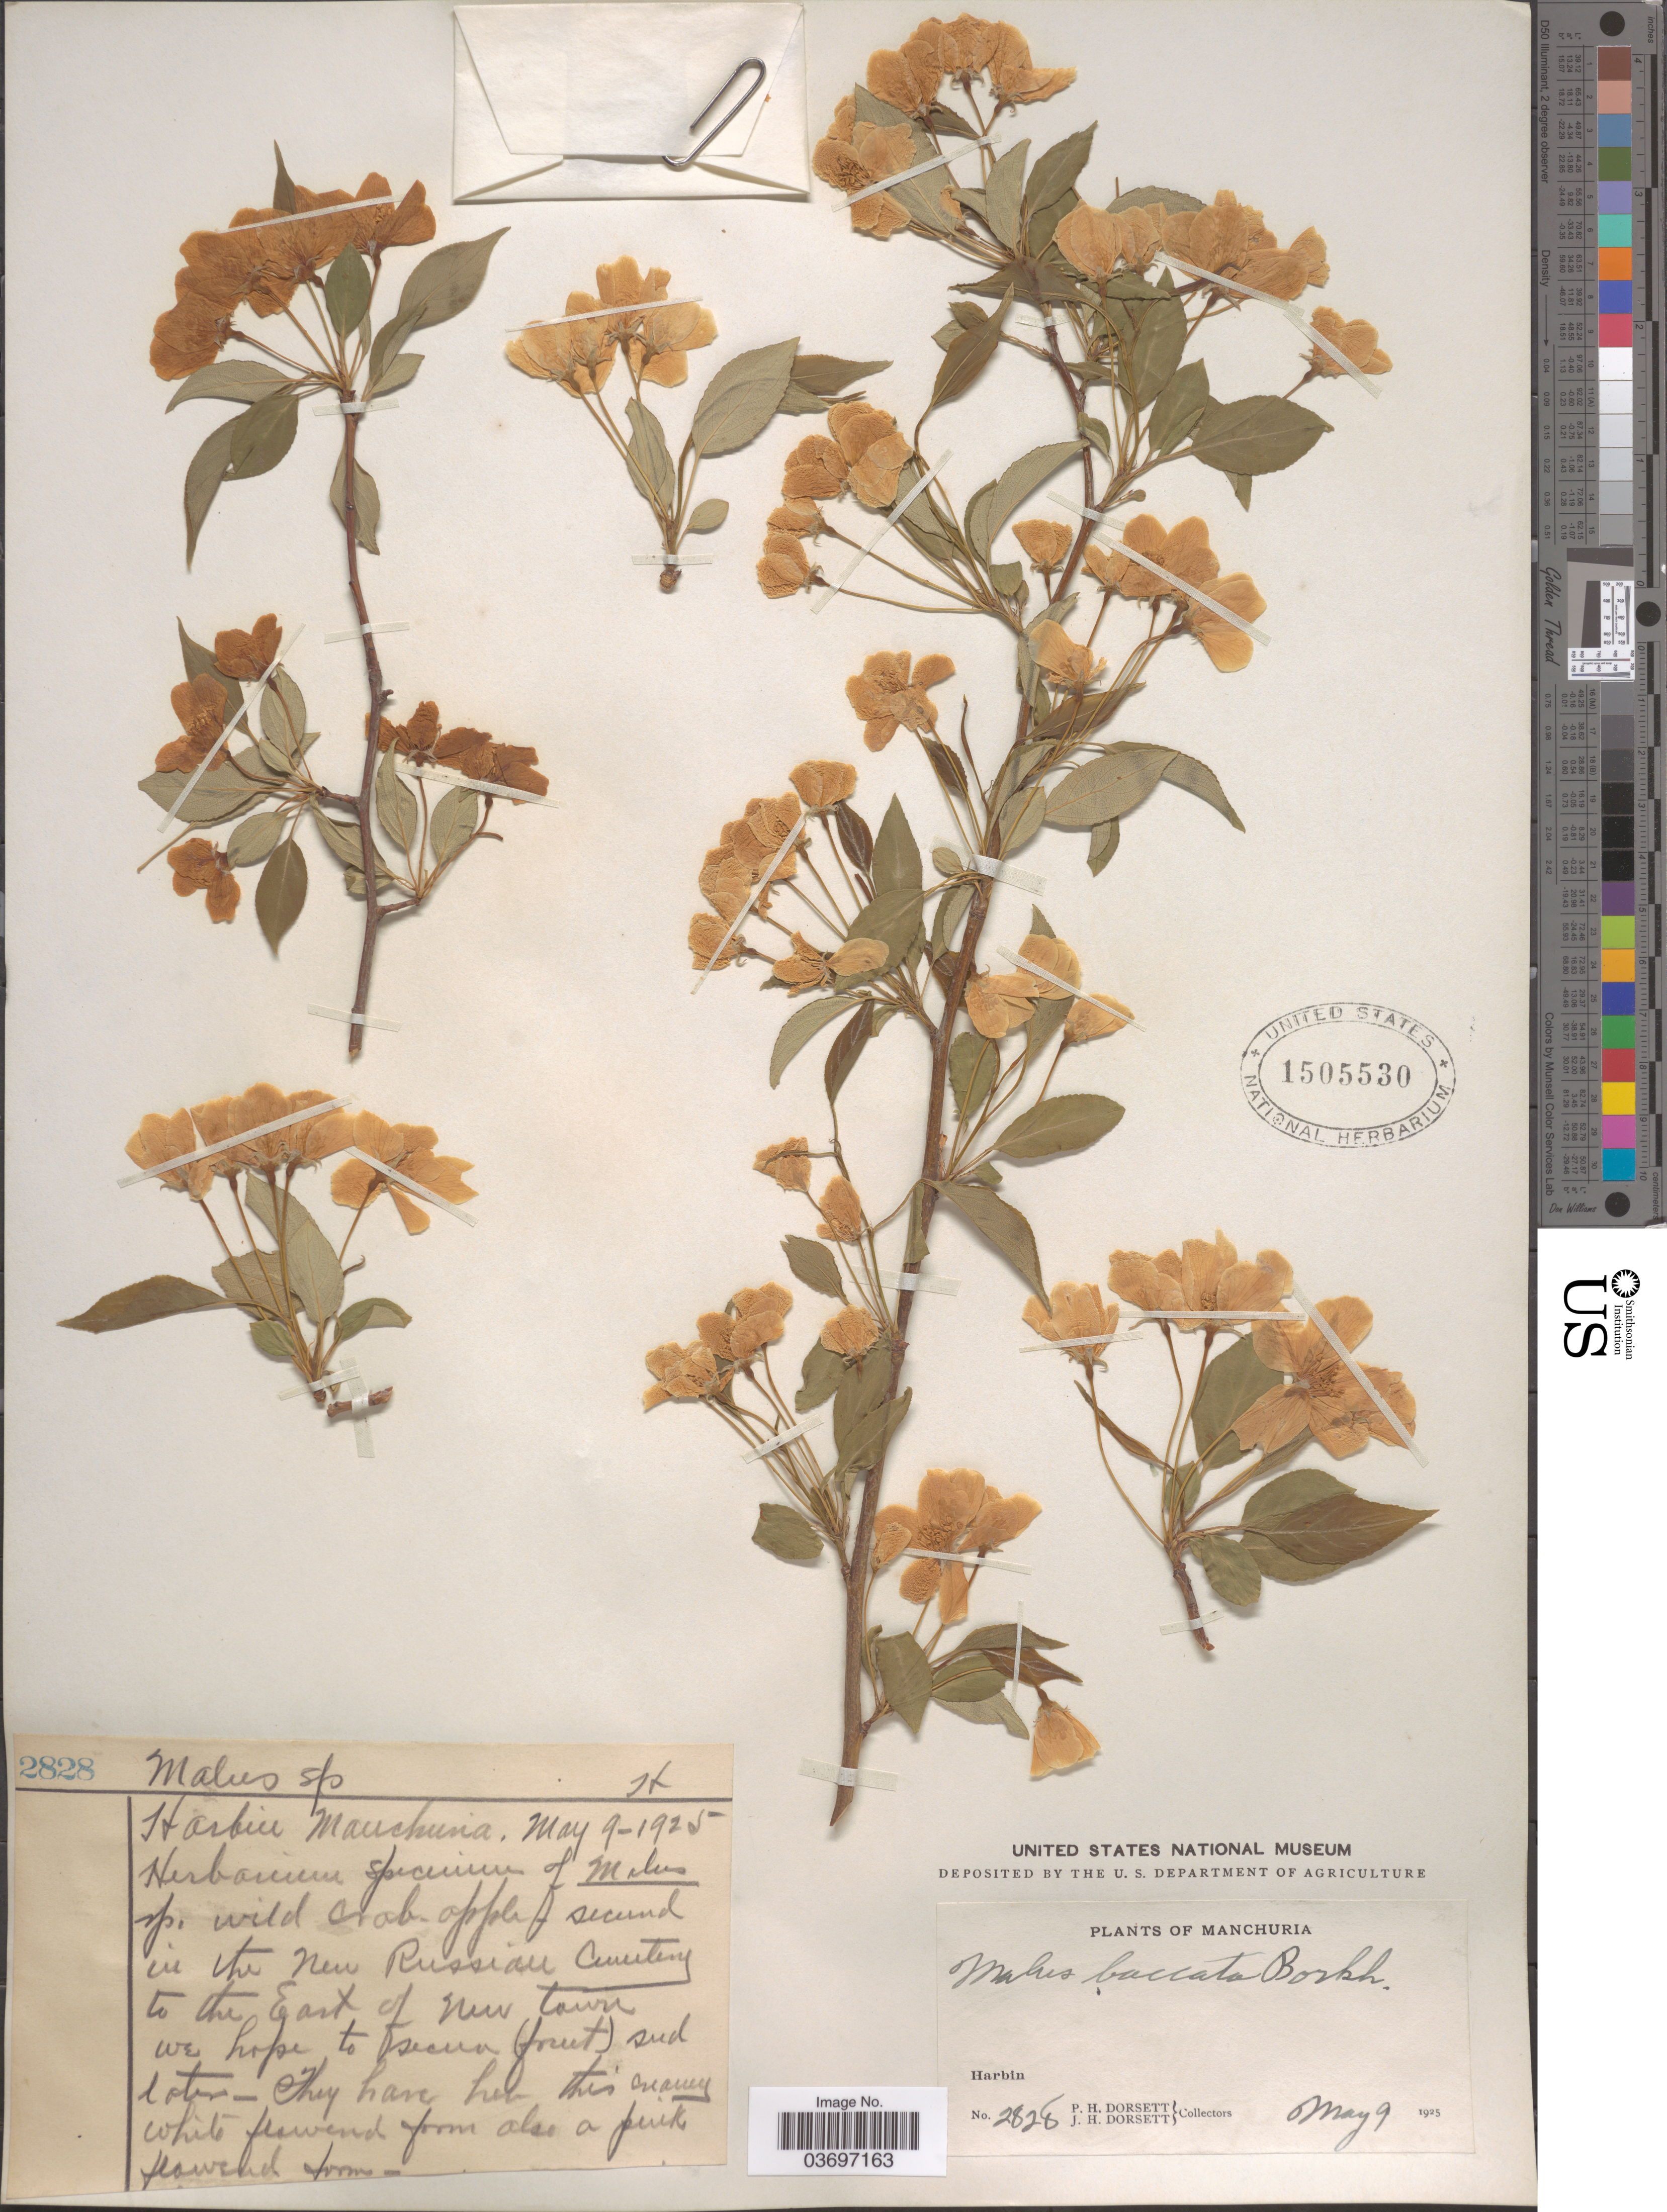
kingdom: Plantae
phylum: Tracheophyta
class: Magnoliopsida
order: Rosales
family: Rosaceae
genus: Malus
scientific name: Malus baccata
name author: (L.) Borkh.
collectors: P. H. Dorsett & J. Dorsett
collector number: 2826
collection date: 1925-05-09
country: China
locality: Manchuria. Harbin.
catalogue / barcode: US 1505530